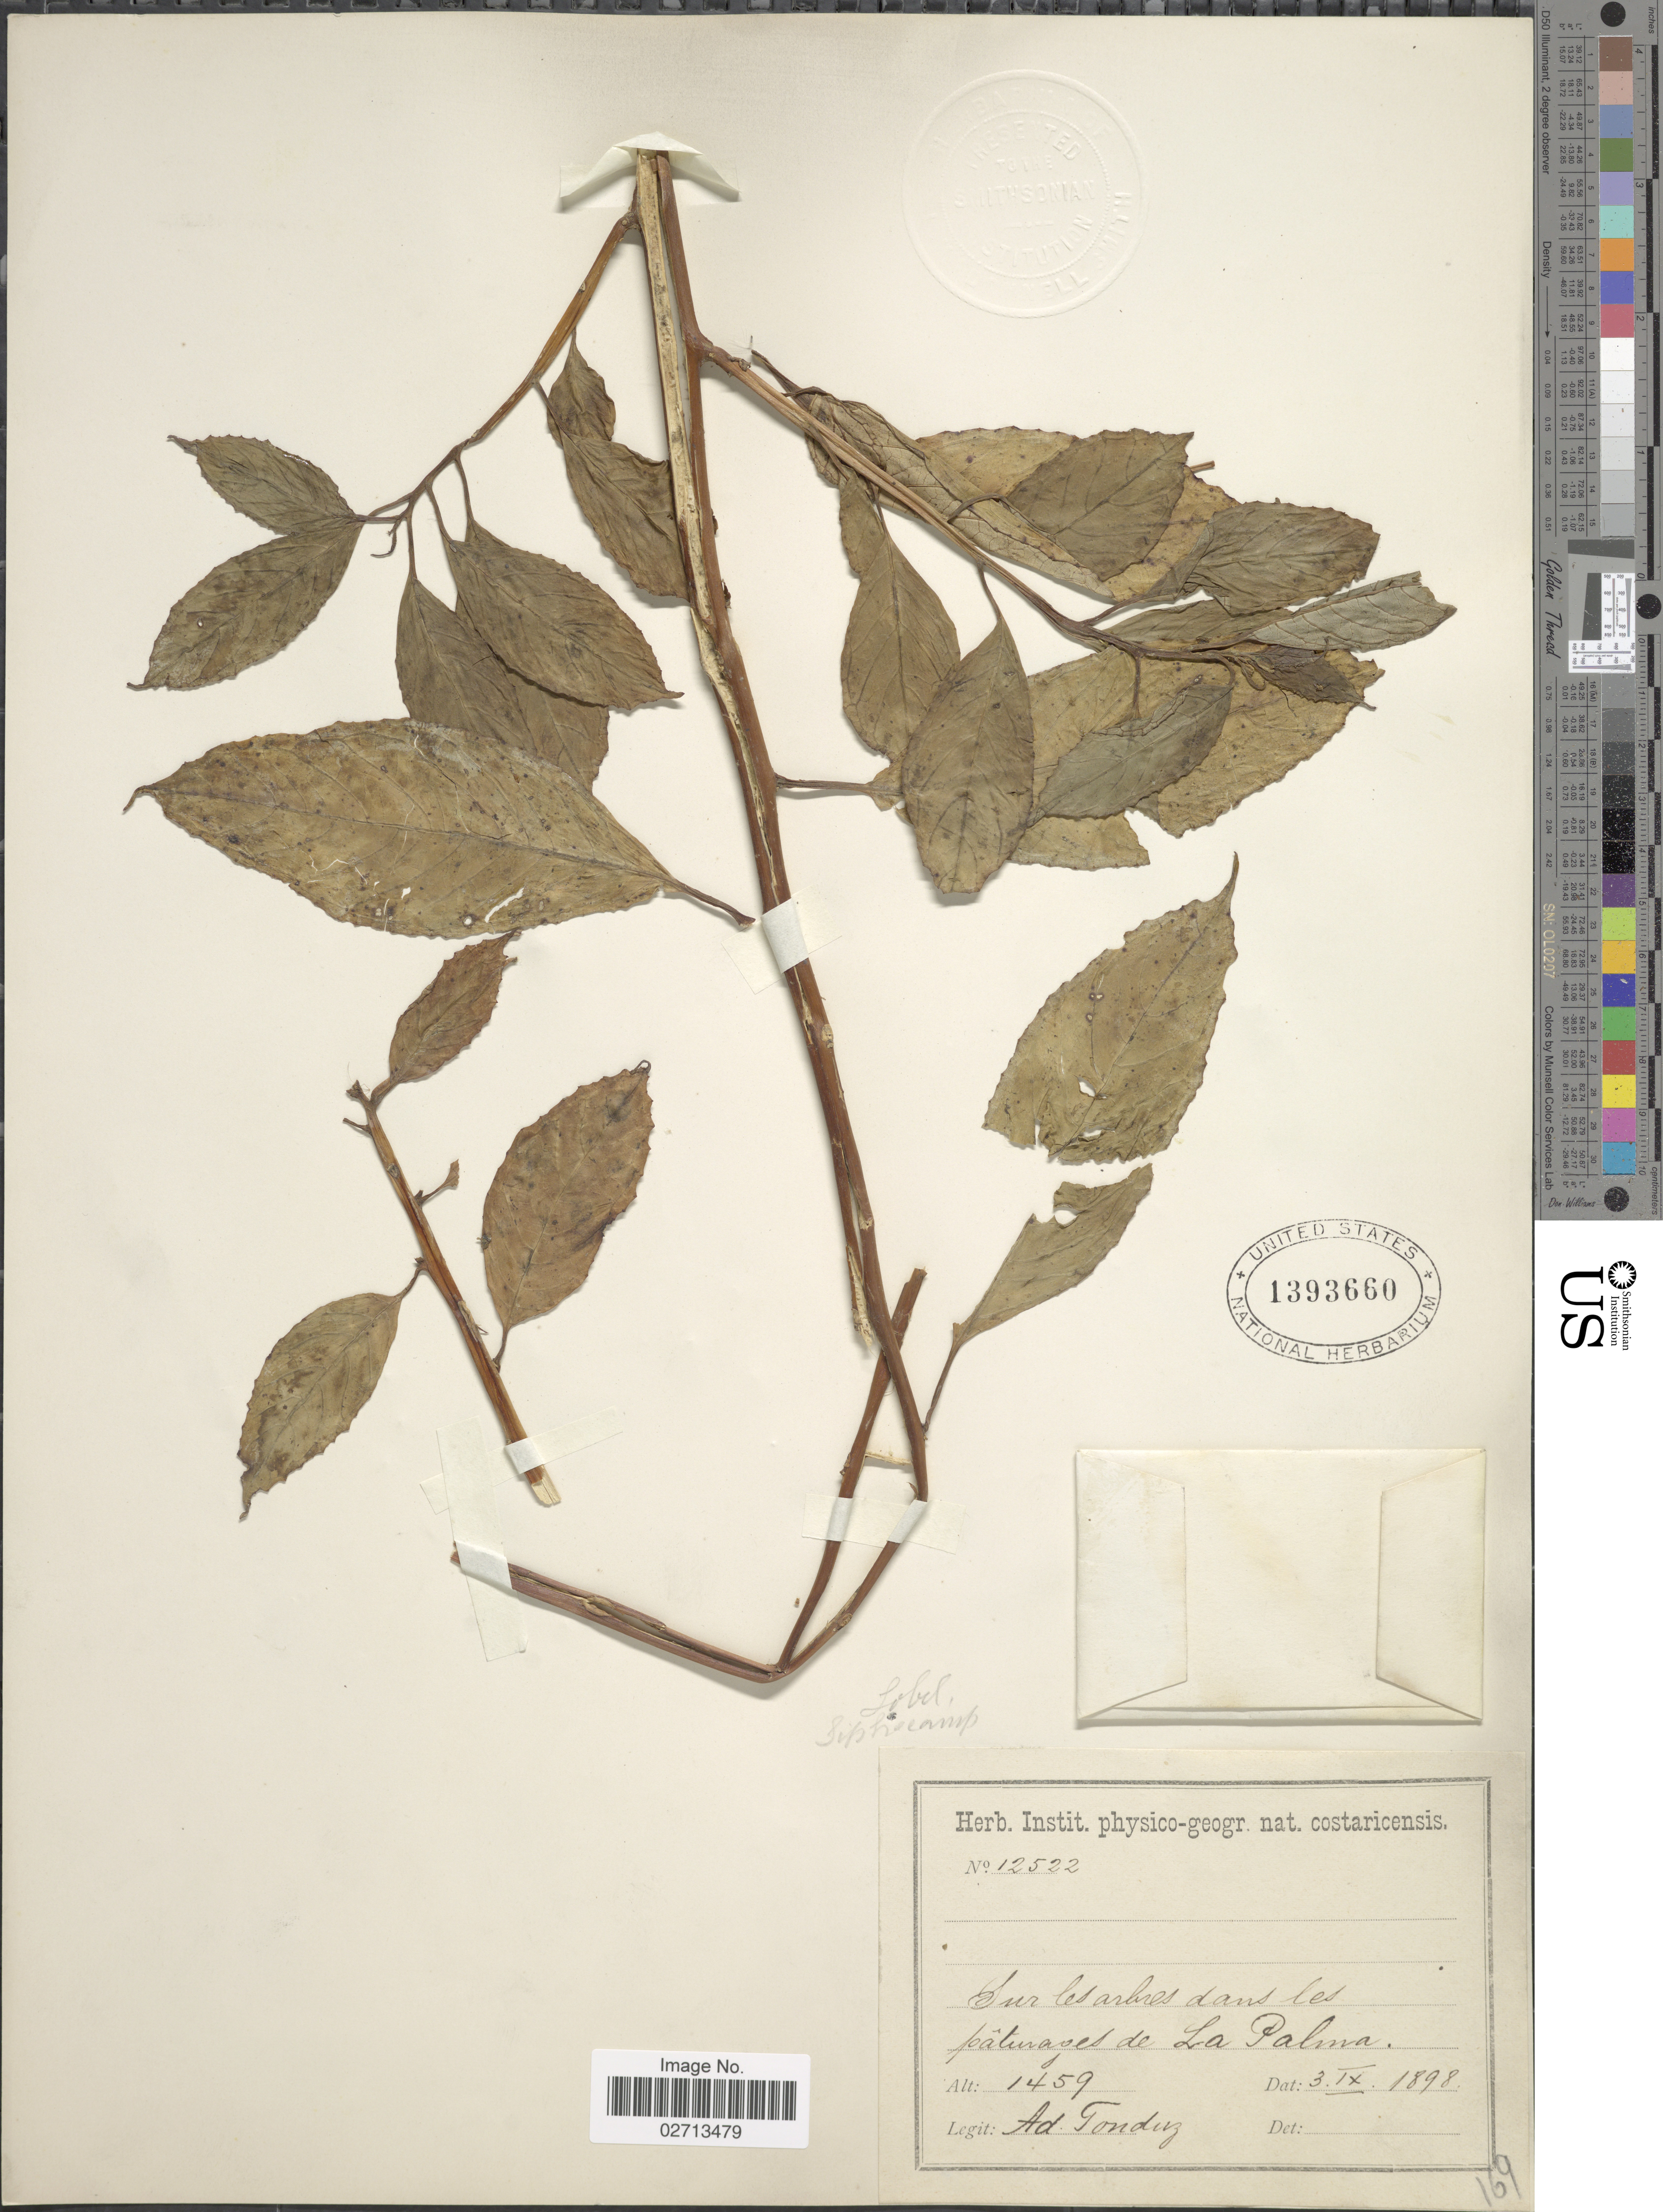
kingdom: Plantae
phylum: Tracheophyta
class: Magnoliopsida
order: Asterales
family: Campanulaceae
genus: Siphocampylus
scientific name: Siphocampylus sp.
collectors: A. Tonduz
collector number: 12522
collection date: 1898-09-03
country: Costa Rica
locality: Sur les arbres dans les paturages de La Palma.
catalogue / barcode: US 1393660